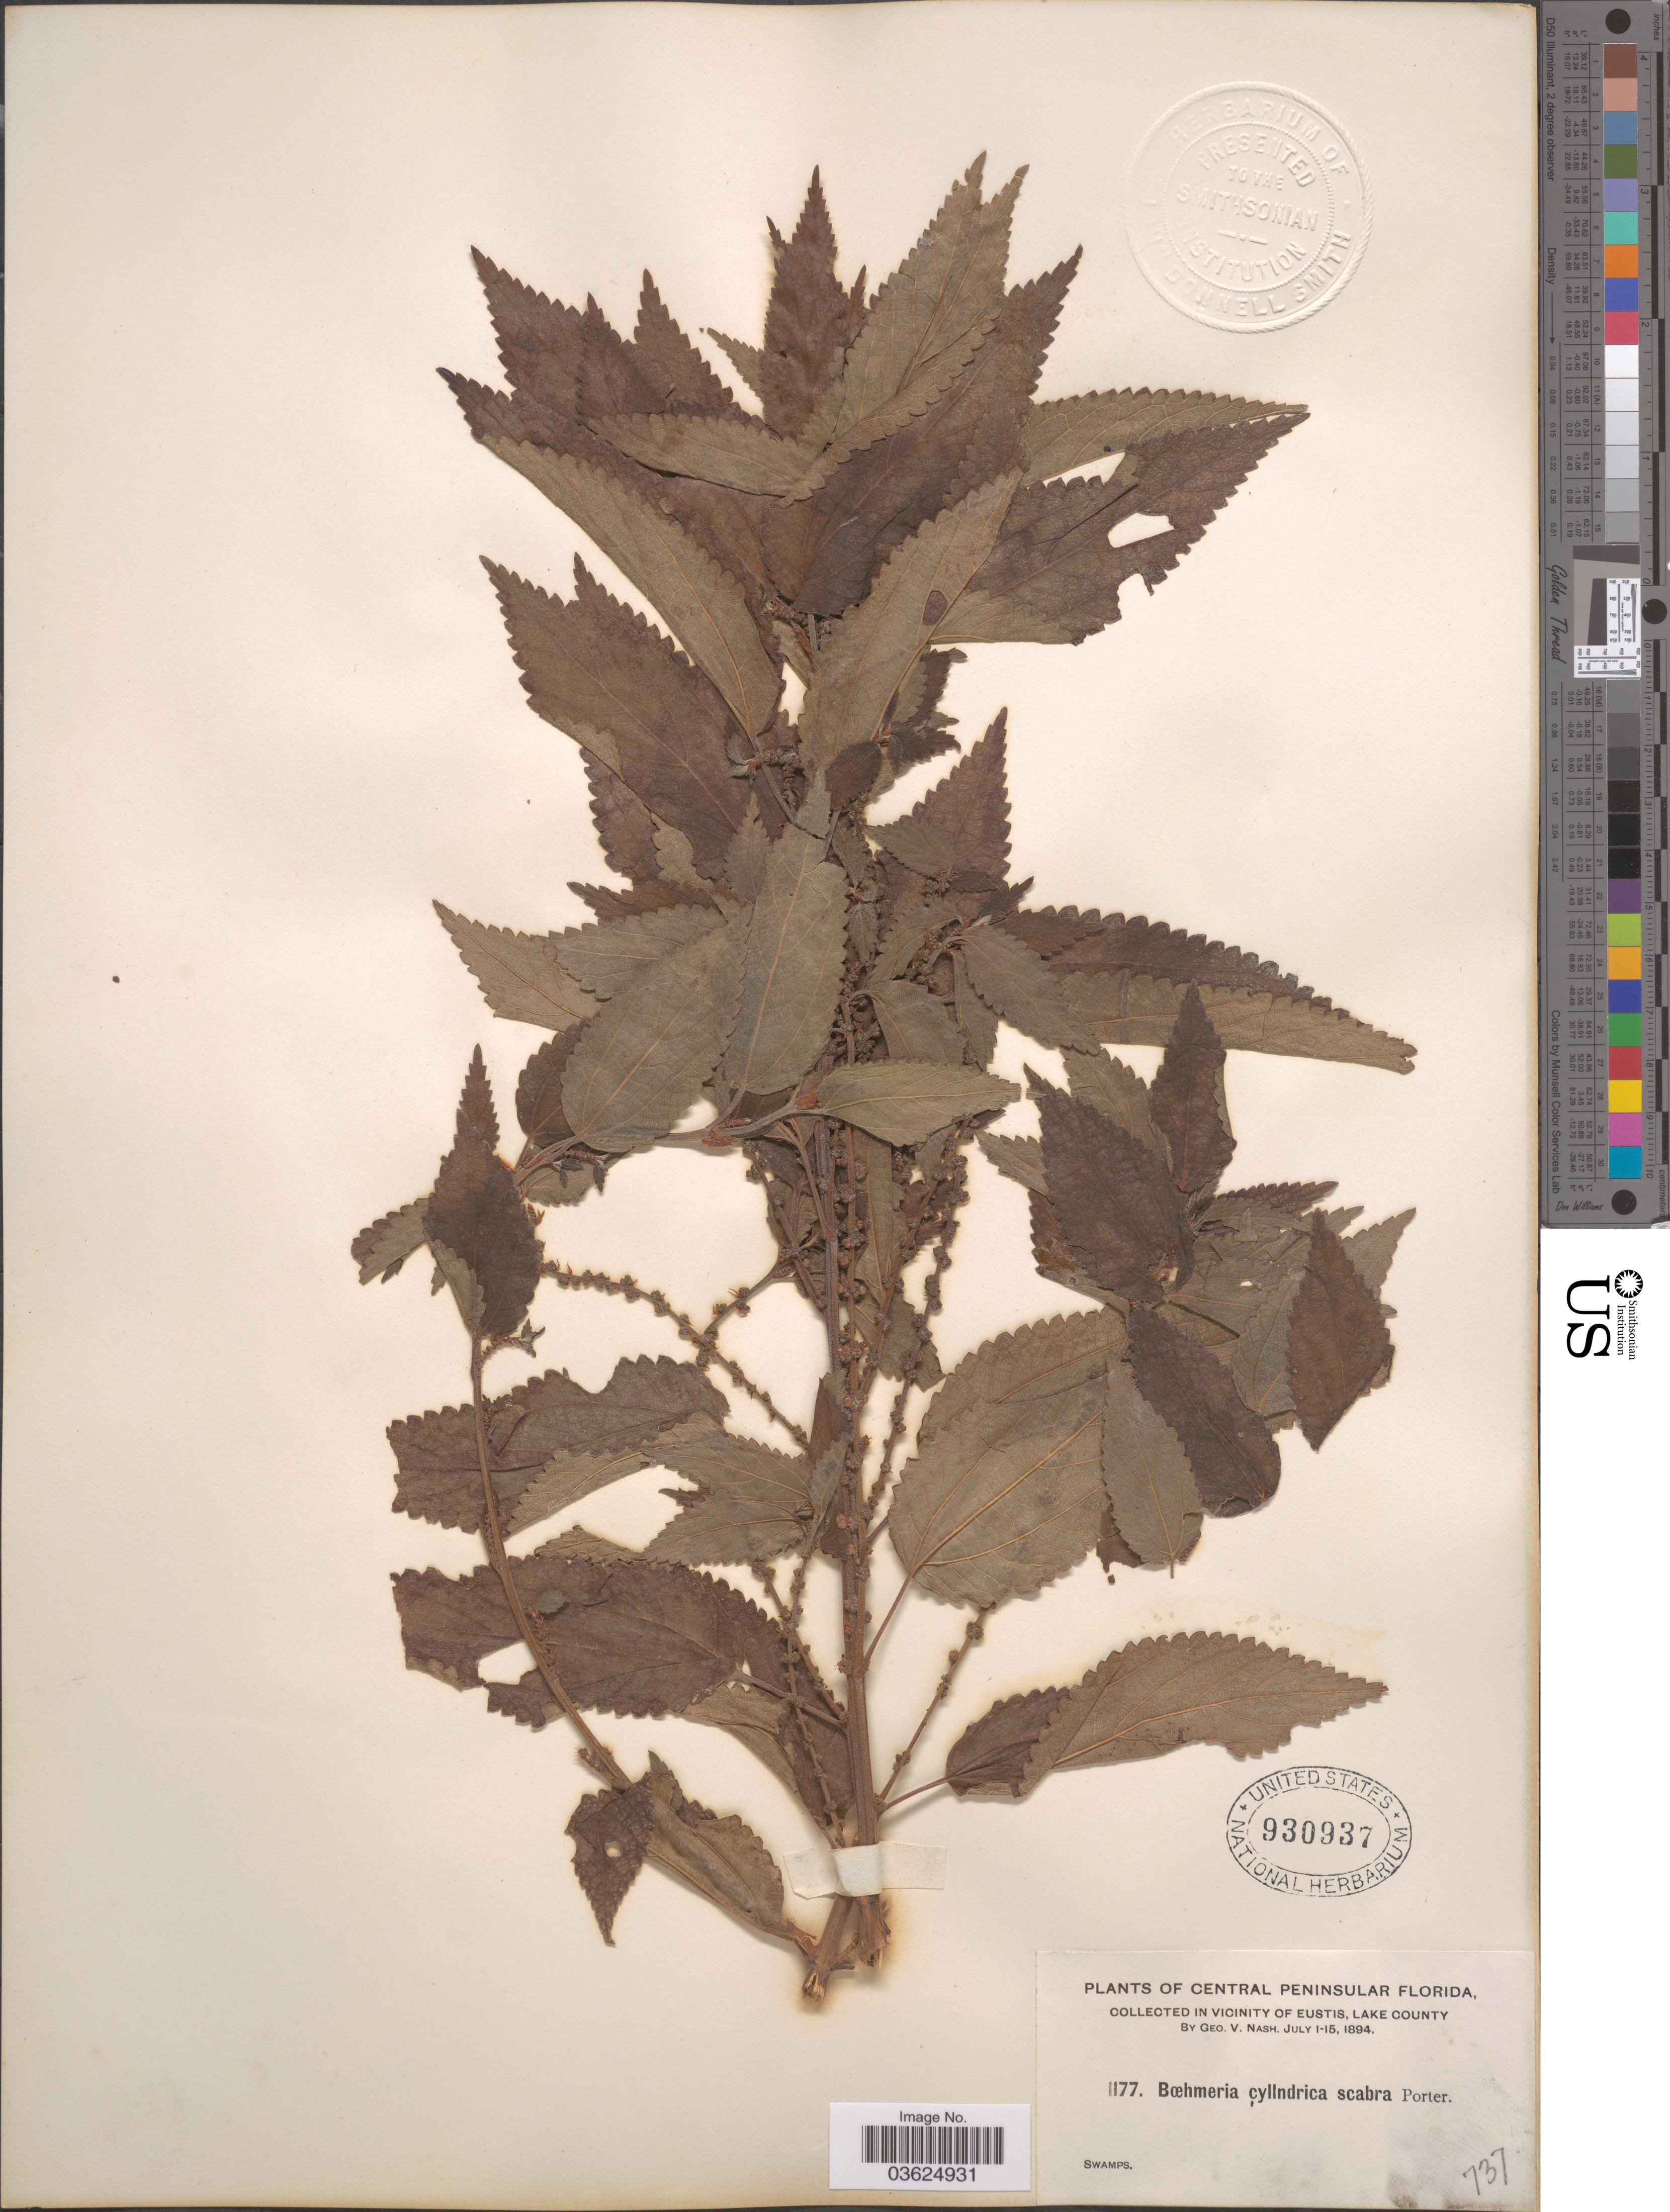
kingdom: Plantae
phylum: Tracheophyta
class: Magnoliopsida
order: Rosales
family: Urticaceae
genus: Boehmeria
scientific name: Boehmeria drummondiana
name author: Wedd.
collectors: G. V. Nash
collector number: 1177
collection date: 1894-07-01/1894-07-15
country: United States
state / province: Florida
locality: Central Peninsular Florida. In vicinity of Eustis, Lake County.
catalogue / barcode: US 930937